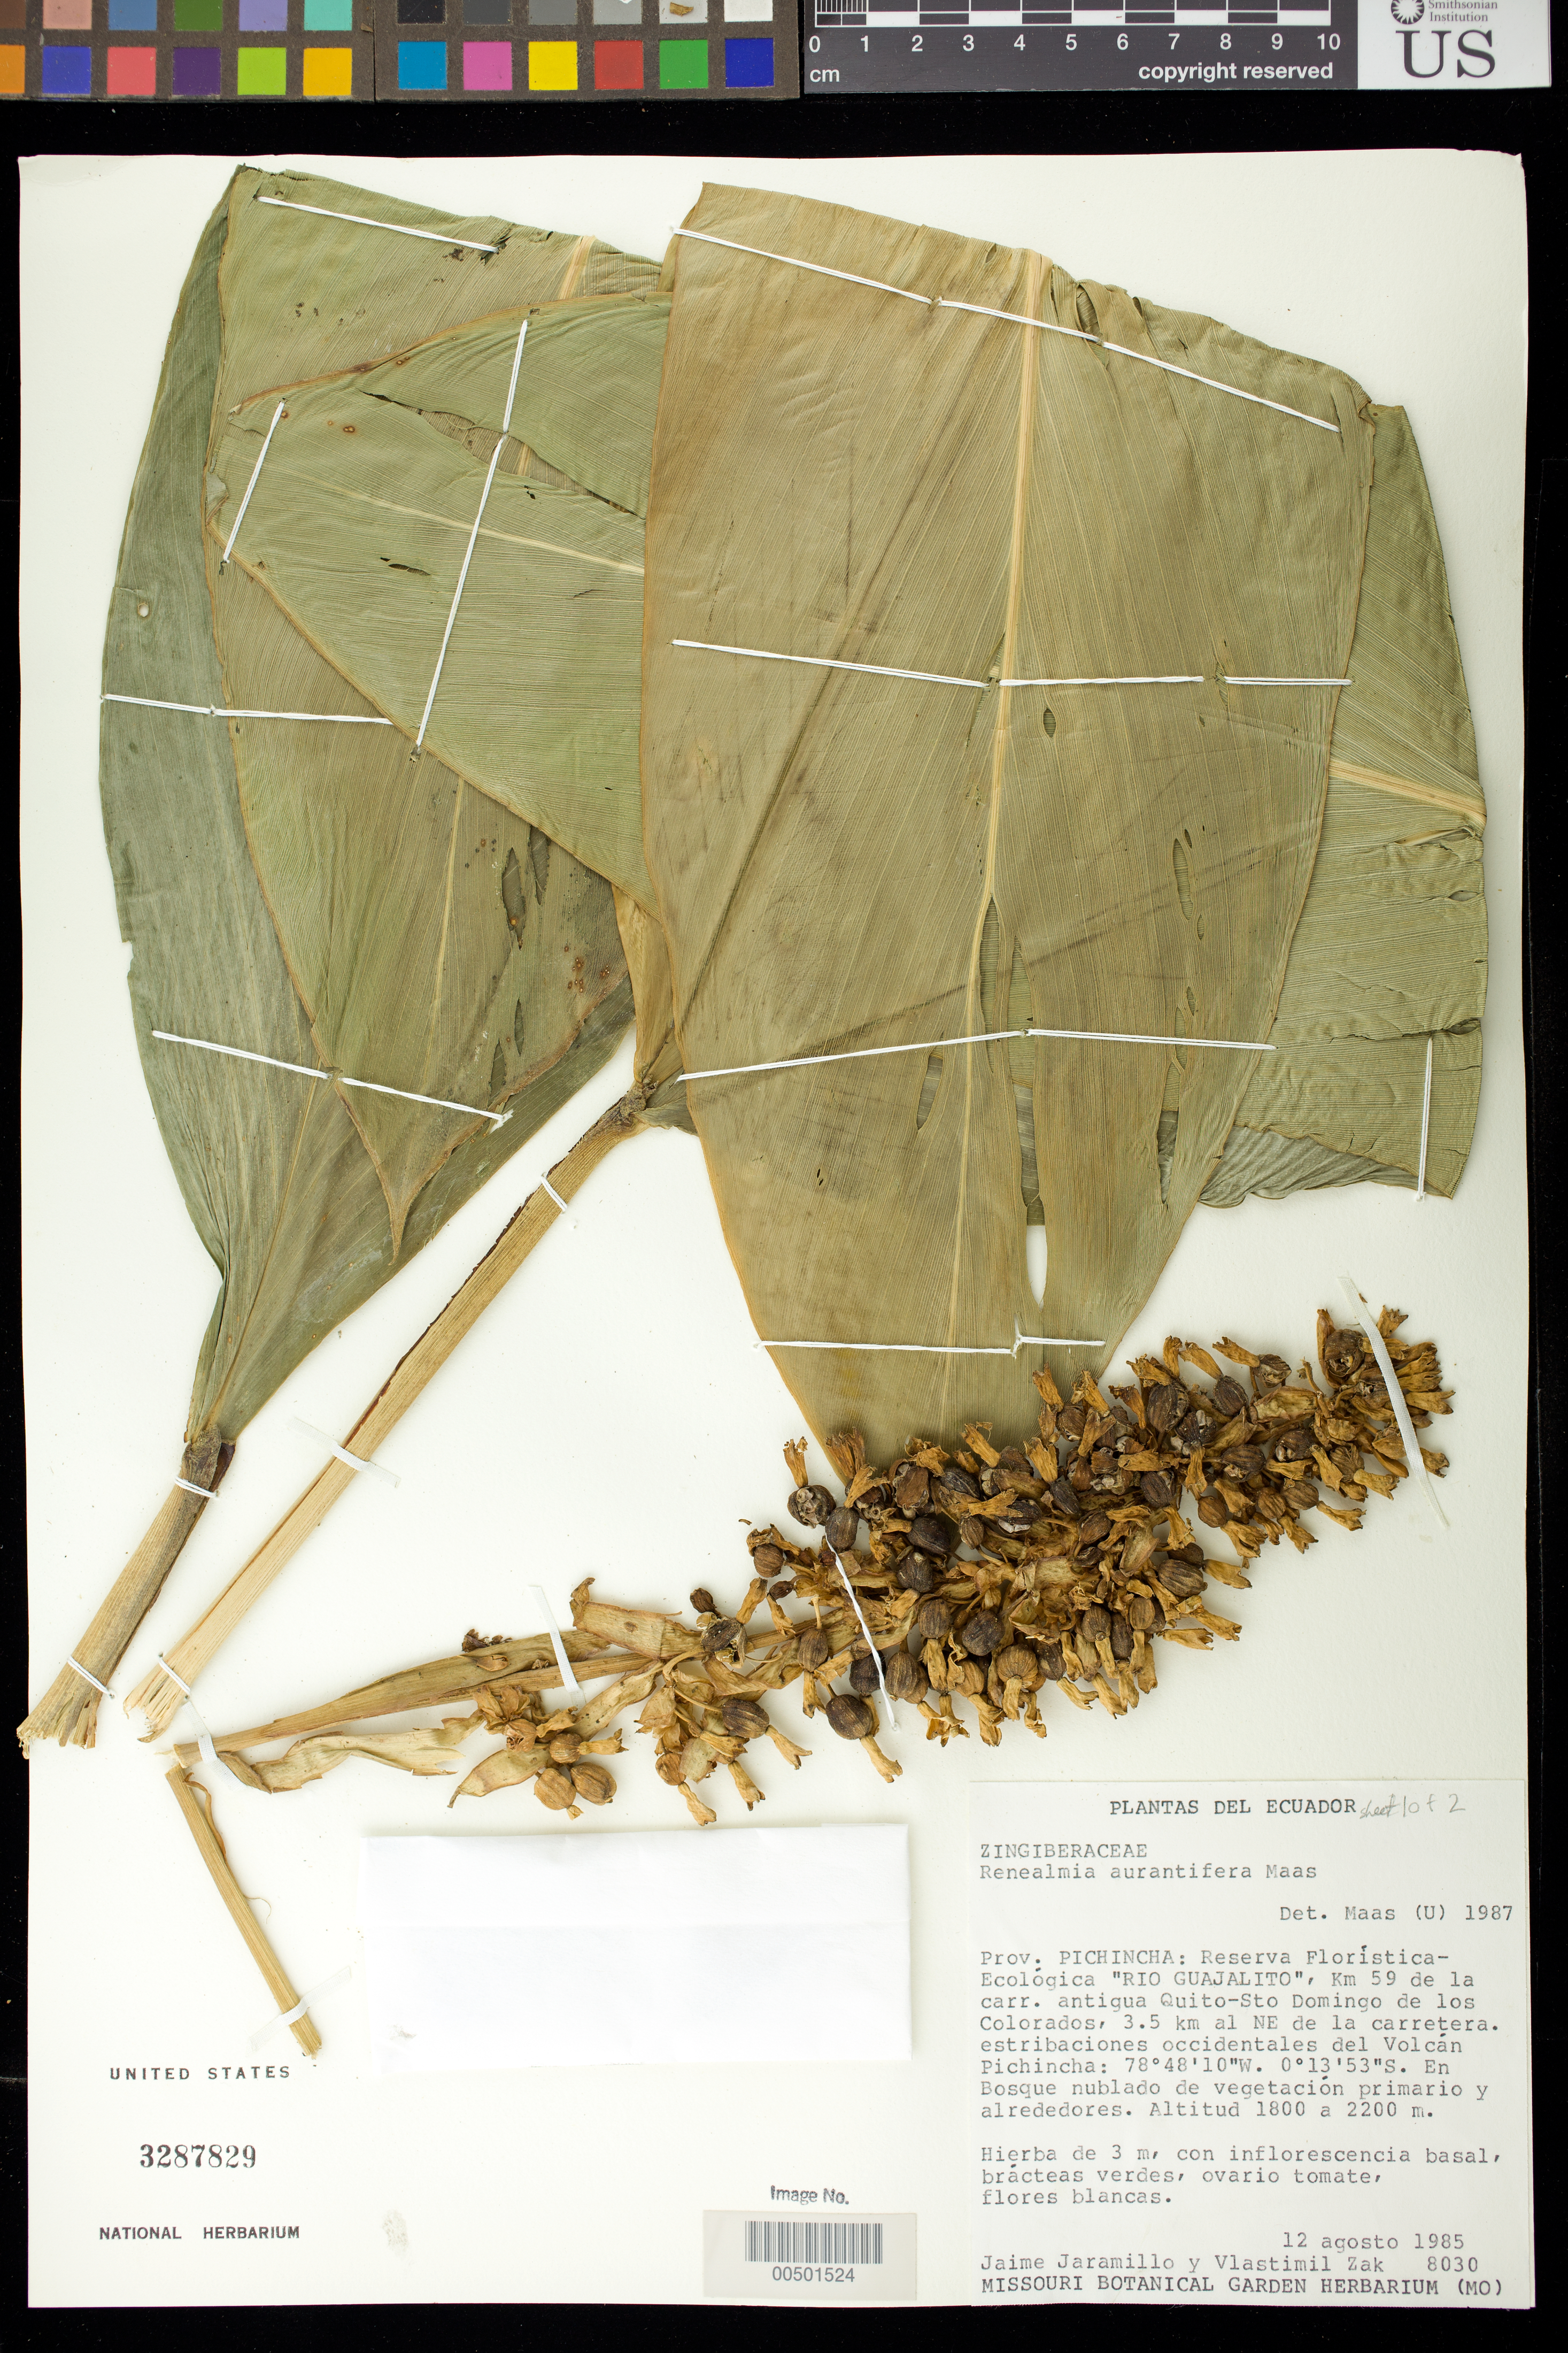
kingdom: Plantae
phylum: Tracheophyta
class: Liliopsida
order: Zingiberales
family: Zingiberaceae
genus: Renealmia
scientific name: Renealmia aurantifera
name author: Maas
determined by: Maas, Paul J. M.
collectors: J. L. Jaramillo & V. Zak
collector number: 8030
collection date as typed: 12 Aug 1985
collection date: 1985-08-12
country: Ecuador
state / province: Pichincha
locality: Reserva floristica - ecologica "Rio guajalito", km 59 de la carr. antigua quito - sto. domingo de los Colorados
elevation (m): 1800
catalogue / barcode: US 3287829